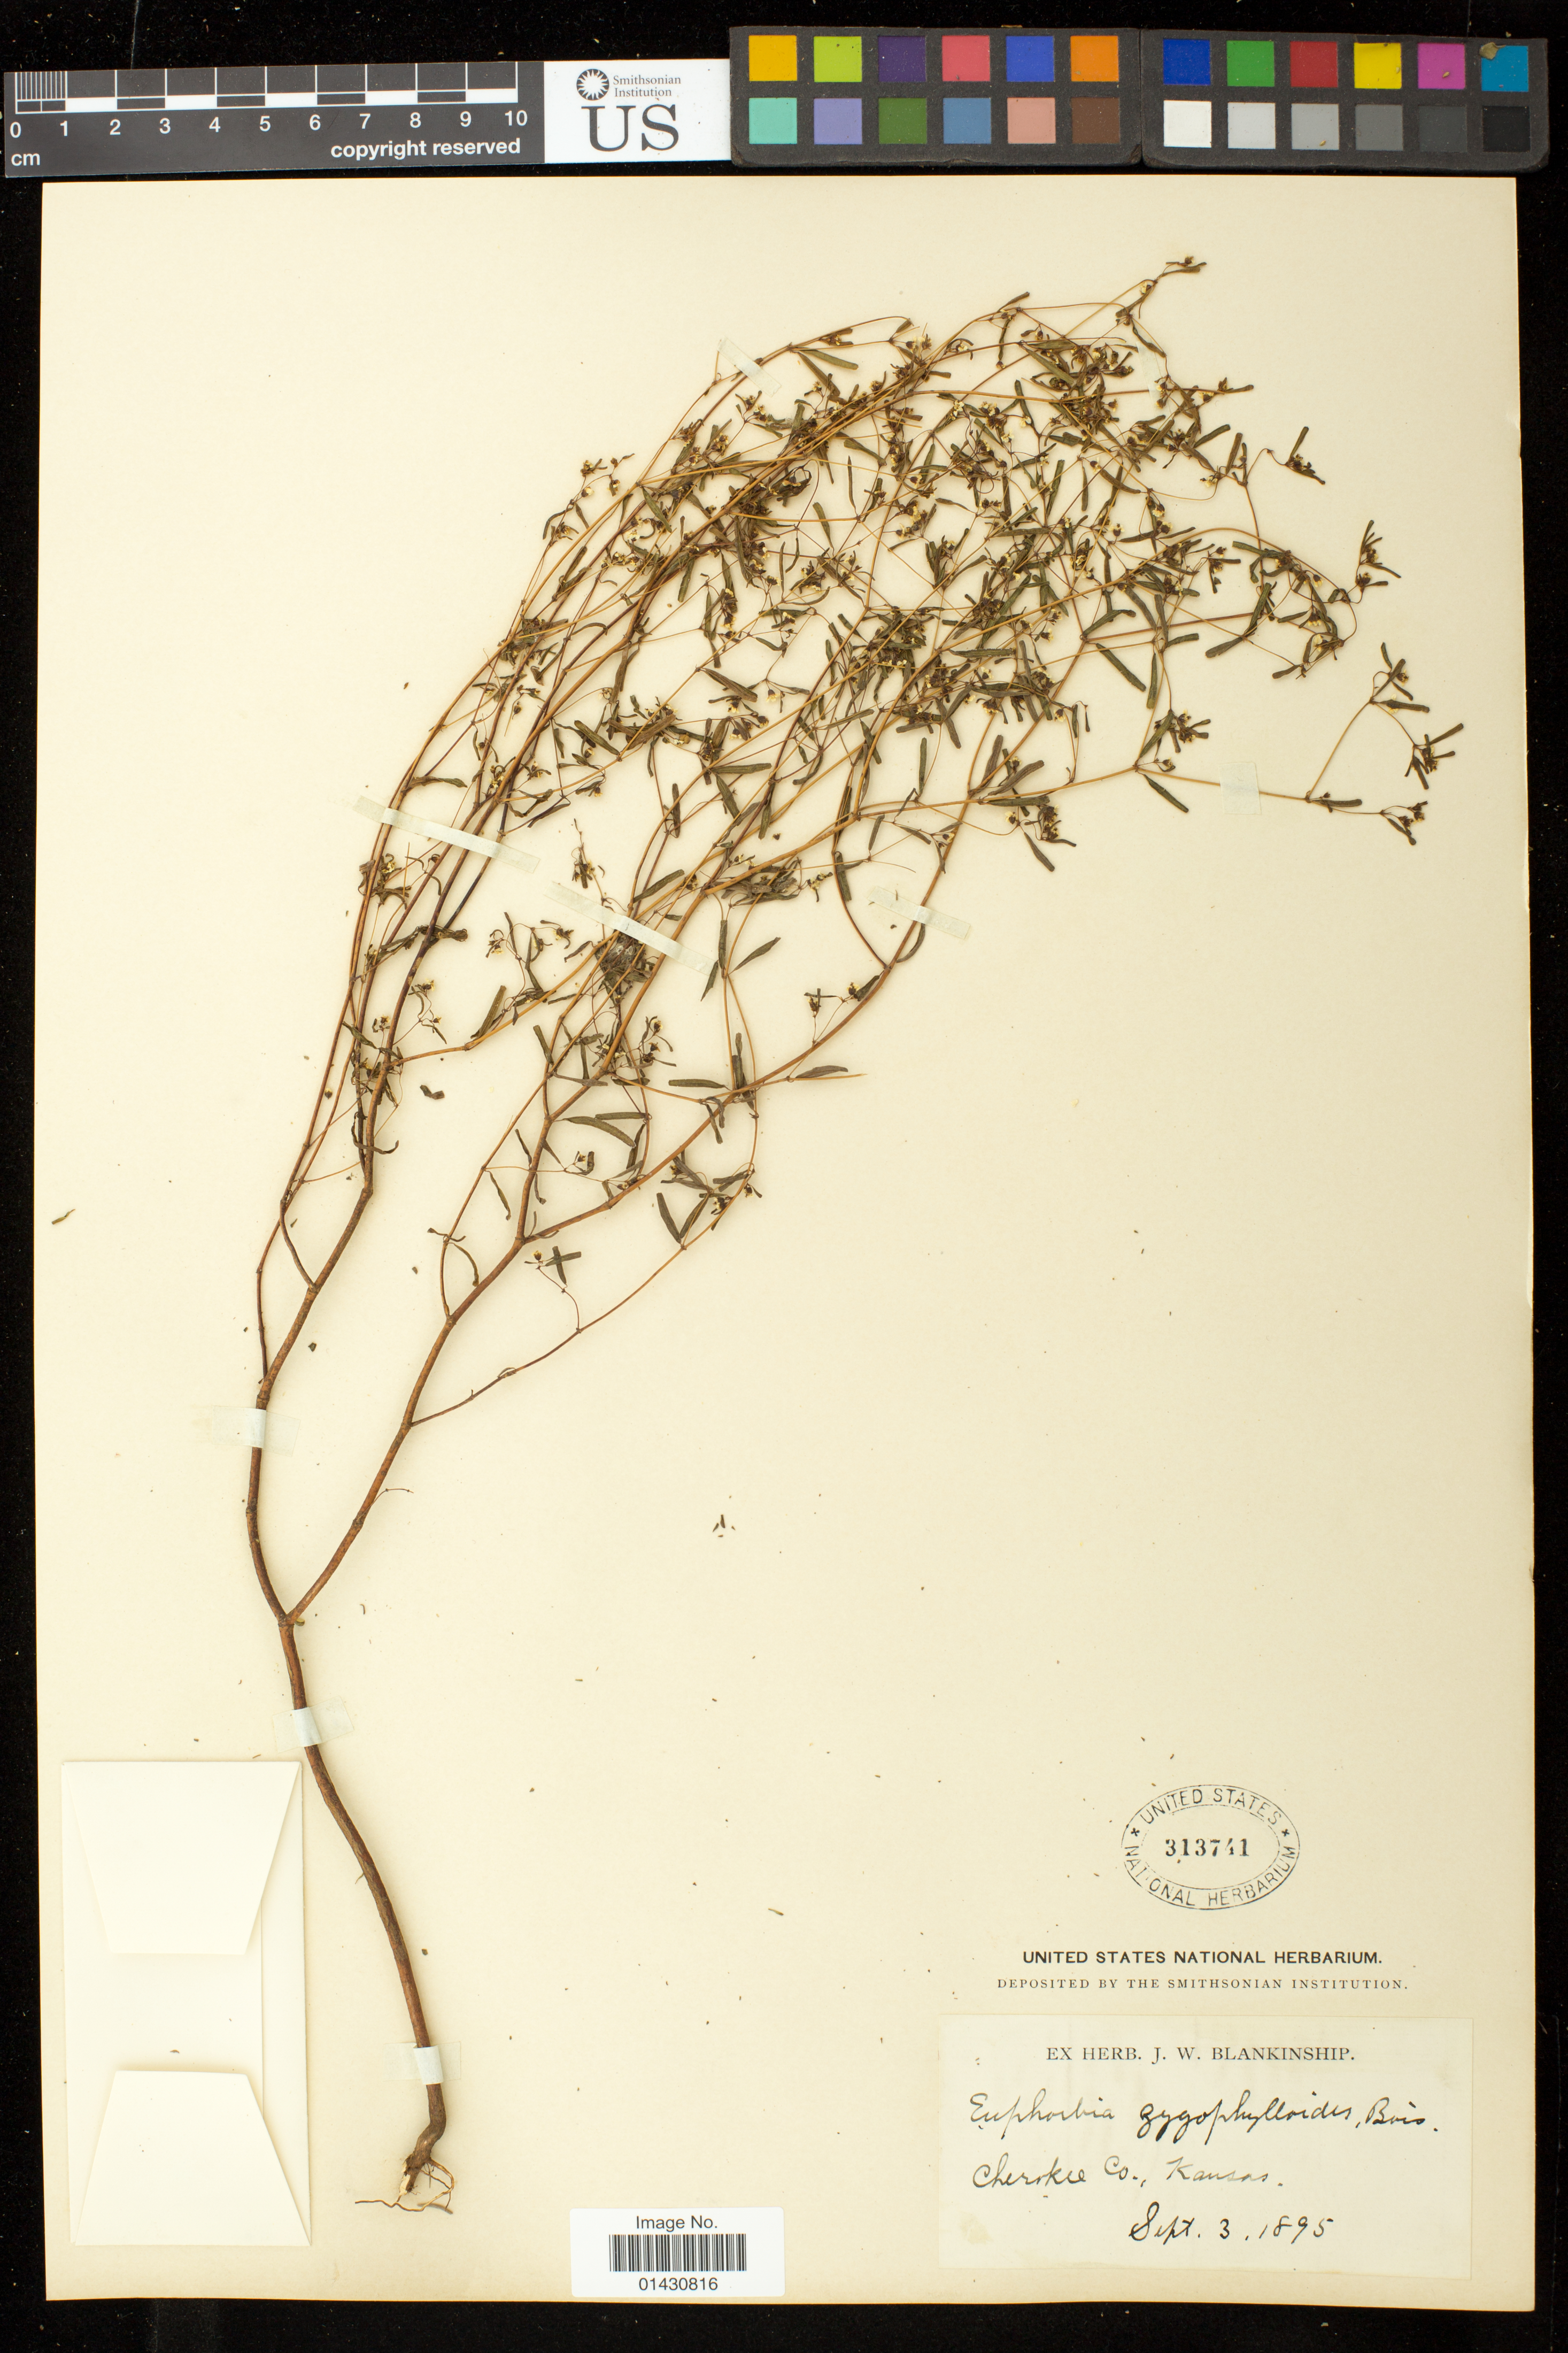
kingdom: Plantae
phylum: Tracheophyta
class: Magnoliopsida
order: Malpighiales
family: Euphorbiaceae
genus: Euphorbia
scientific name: Euphorbia missurica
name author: Raf.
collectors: J. W. Blankinship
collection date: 1895-09-03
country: United States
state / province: Kansas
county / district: Cherokee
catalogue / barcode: US 313741